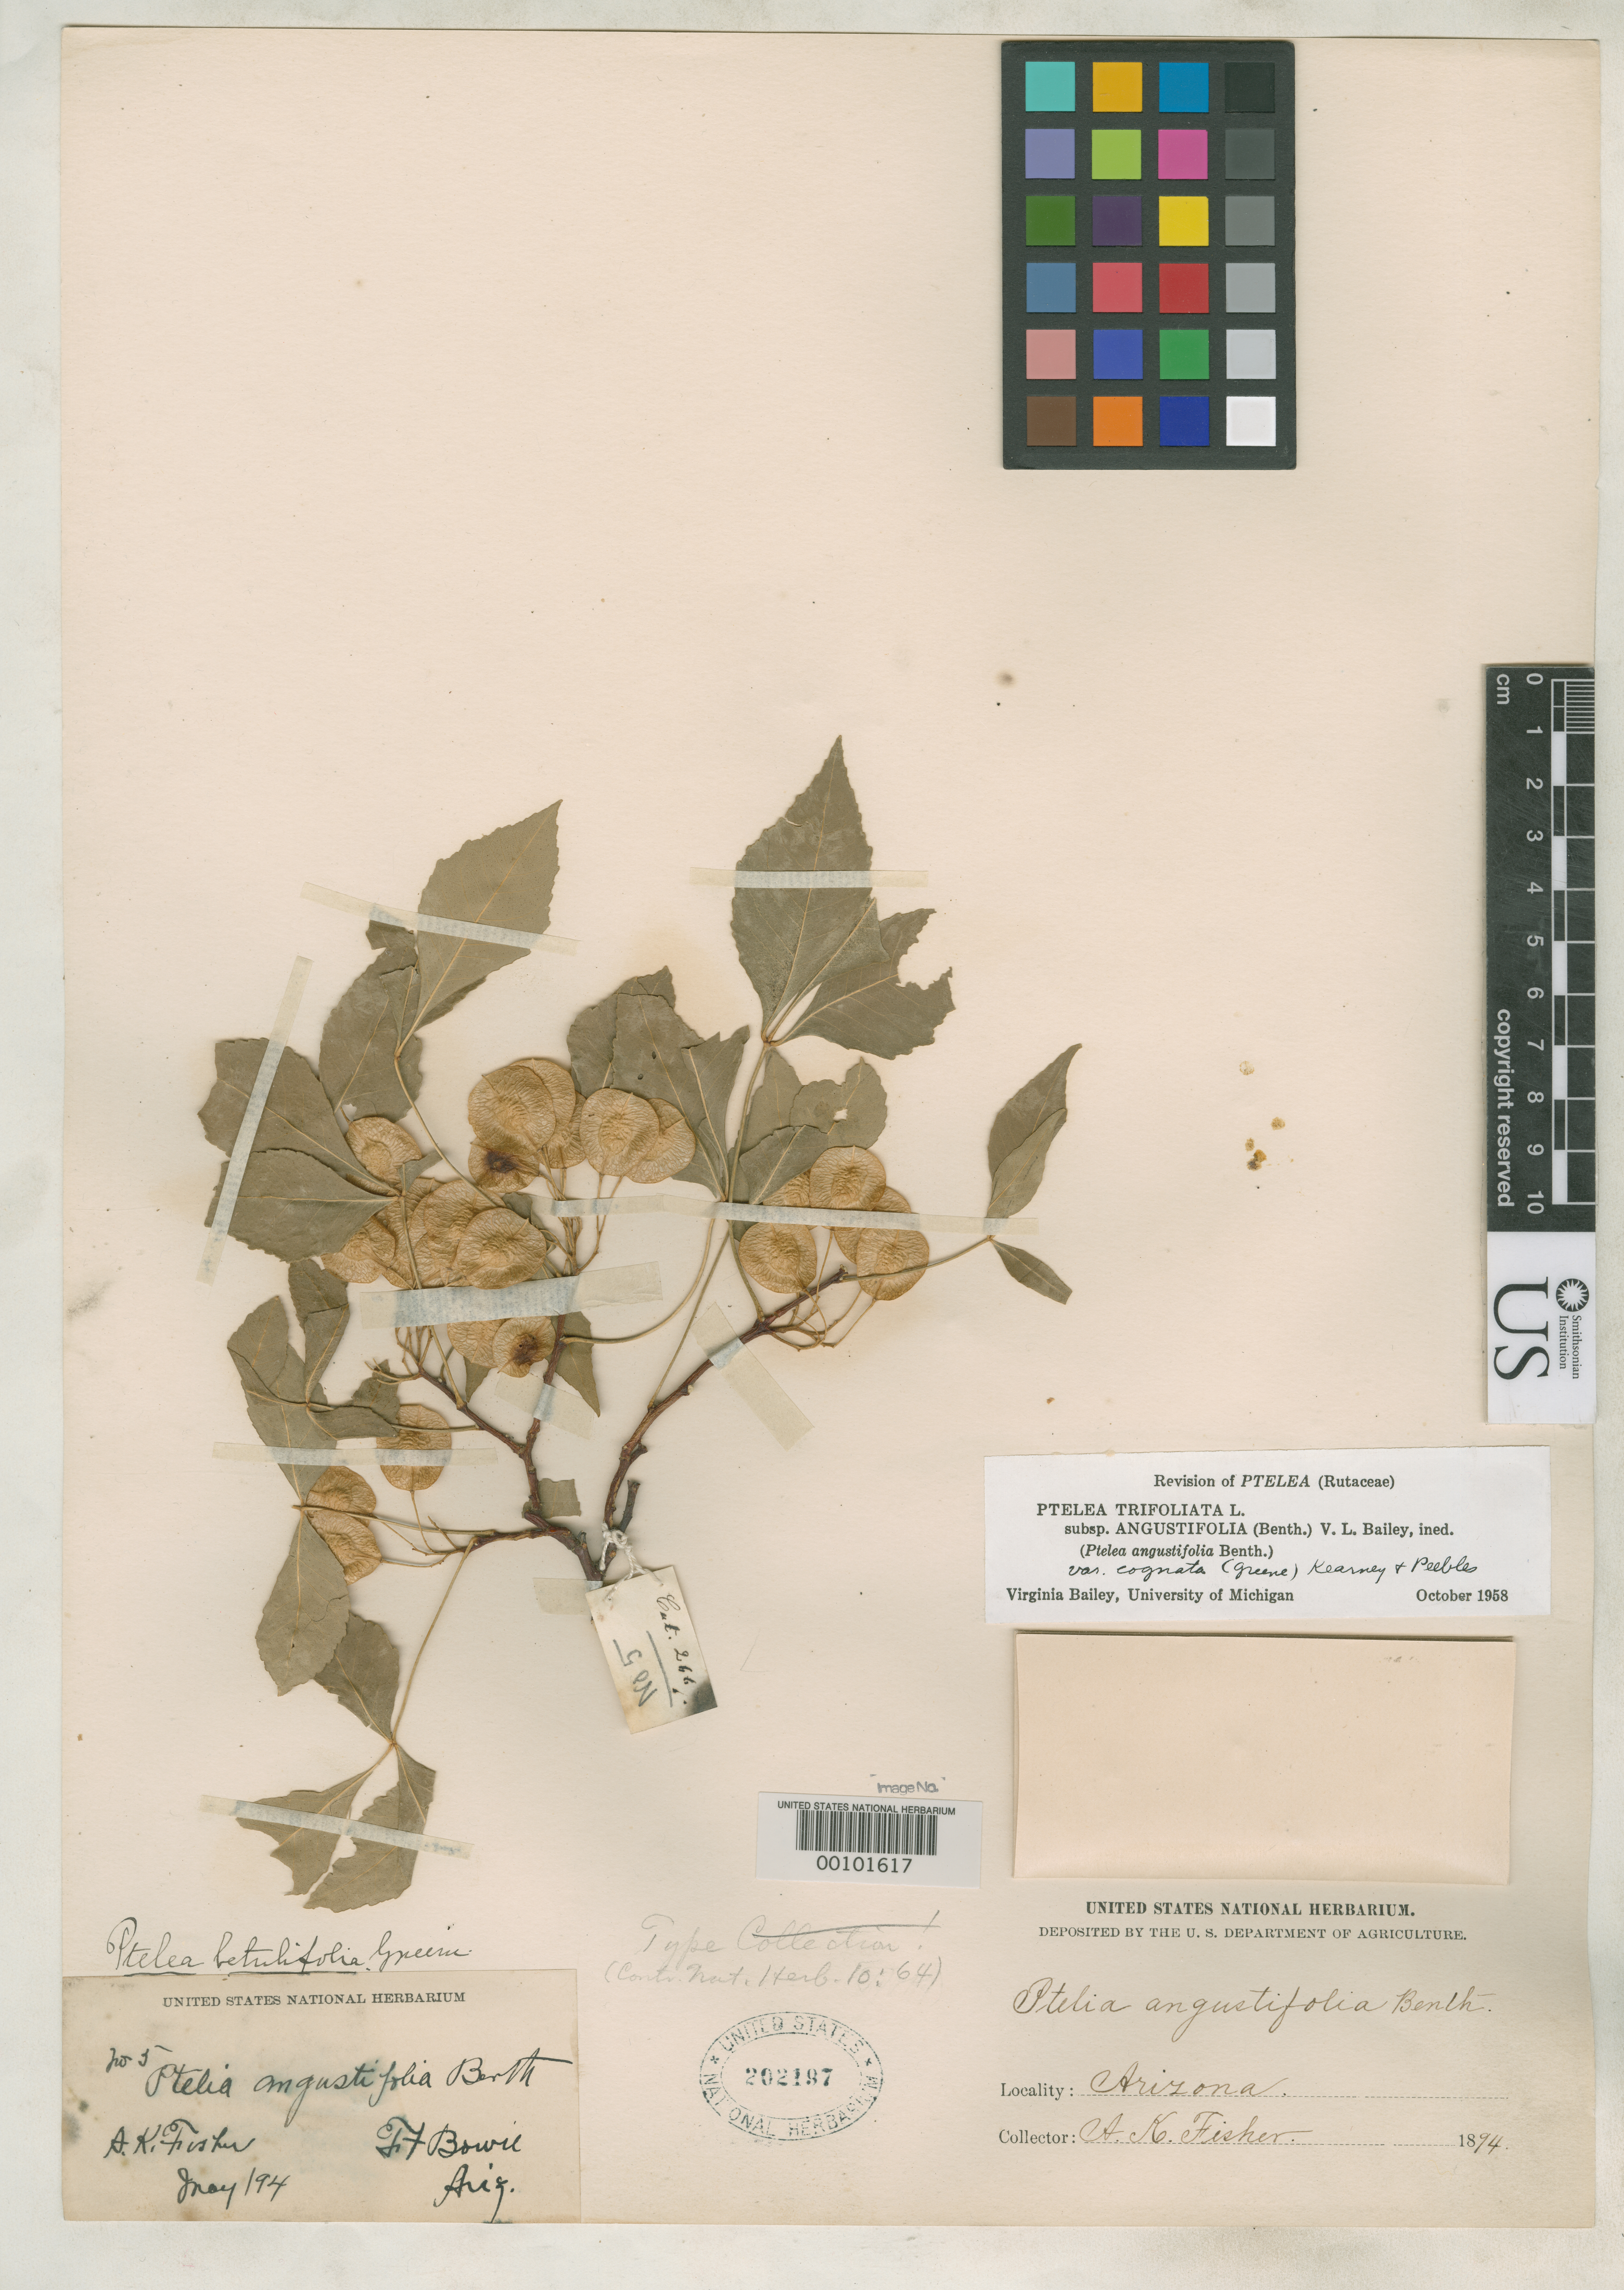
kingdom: Plantae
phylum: Tracheophyta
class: Magnoliopsida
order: Sapindales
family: Rutaceae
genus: Ptelea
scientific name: Ptelea betulifolia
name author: Greene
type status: Syntype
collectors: A. K. Fisher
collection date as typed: May 1894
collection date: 1894-05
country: United States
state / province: Arizona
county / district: Cochise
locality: Fort Bowie.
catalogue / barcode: US 202197